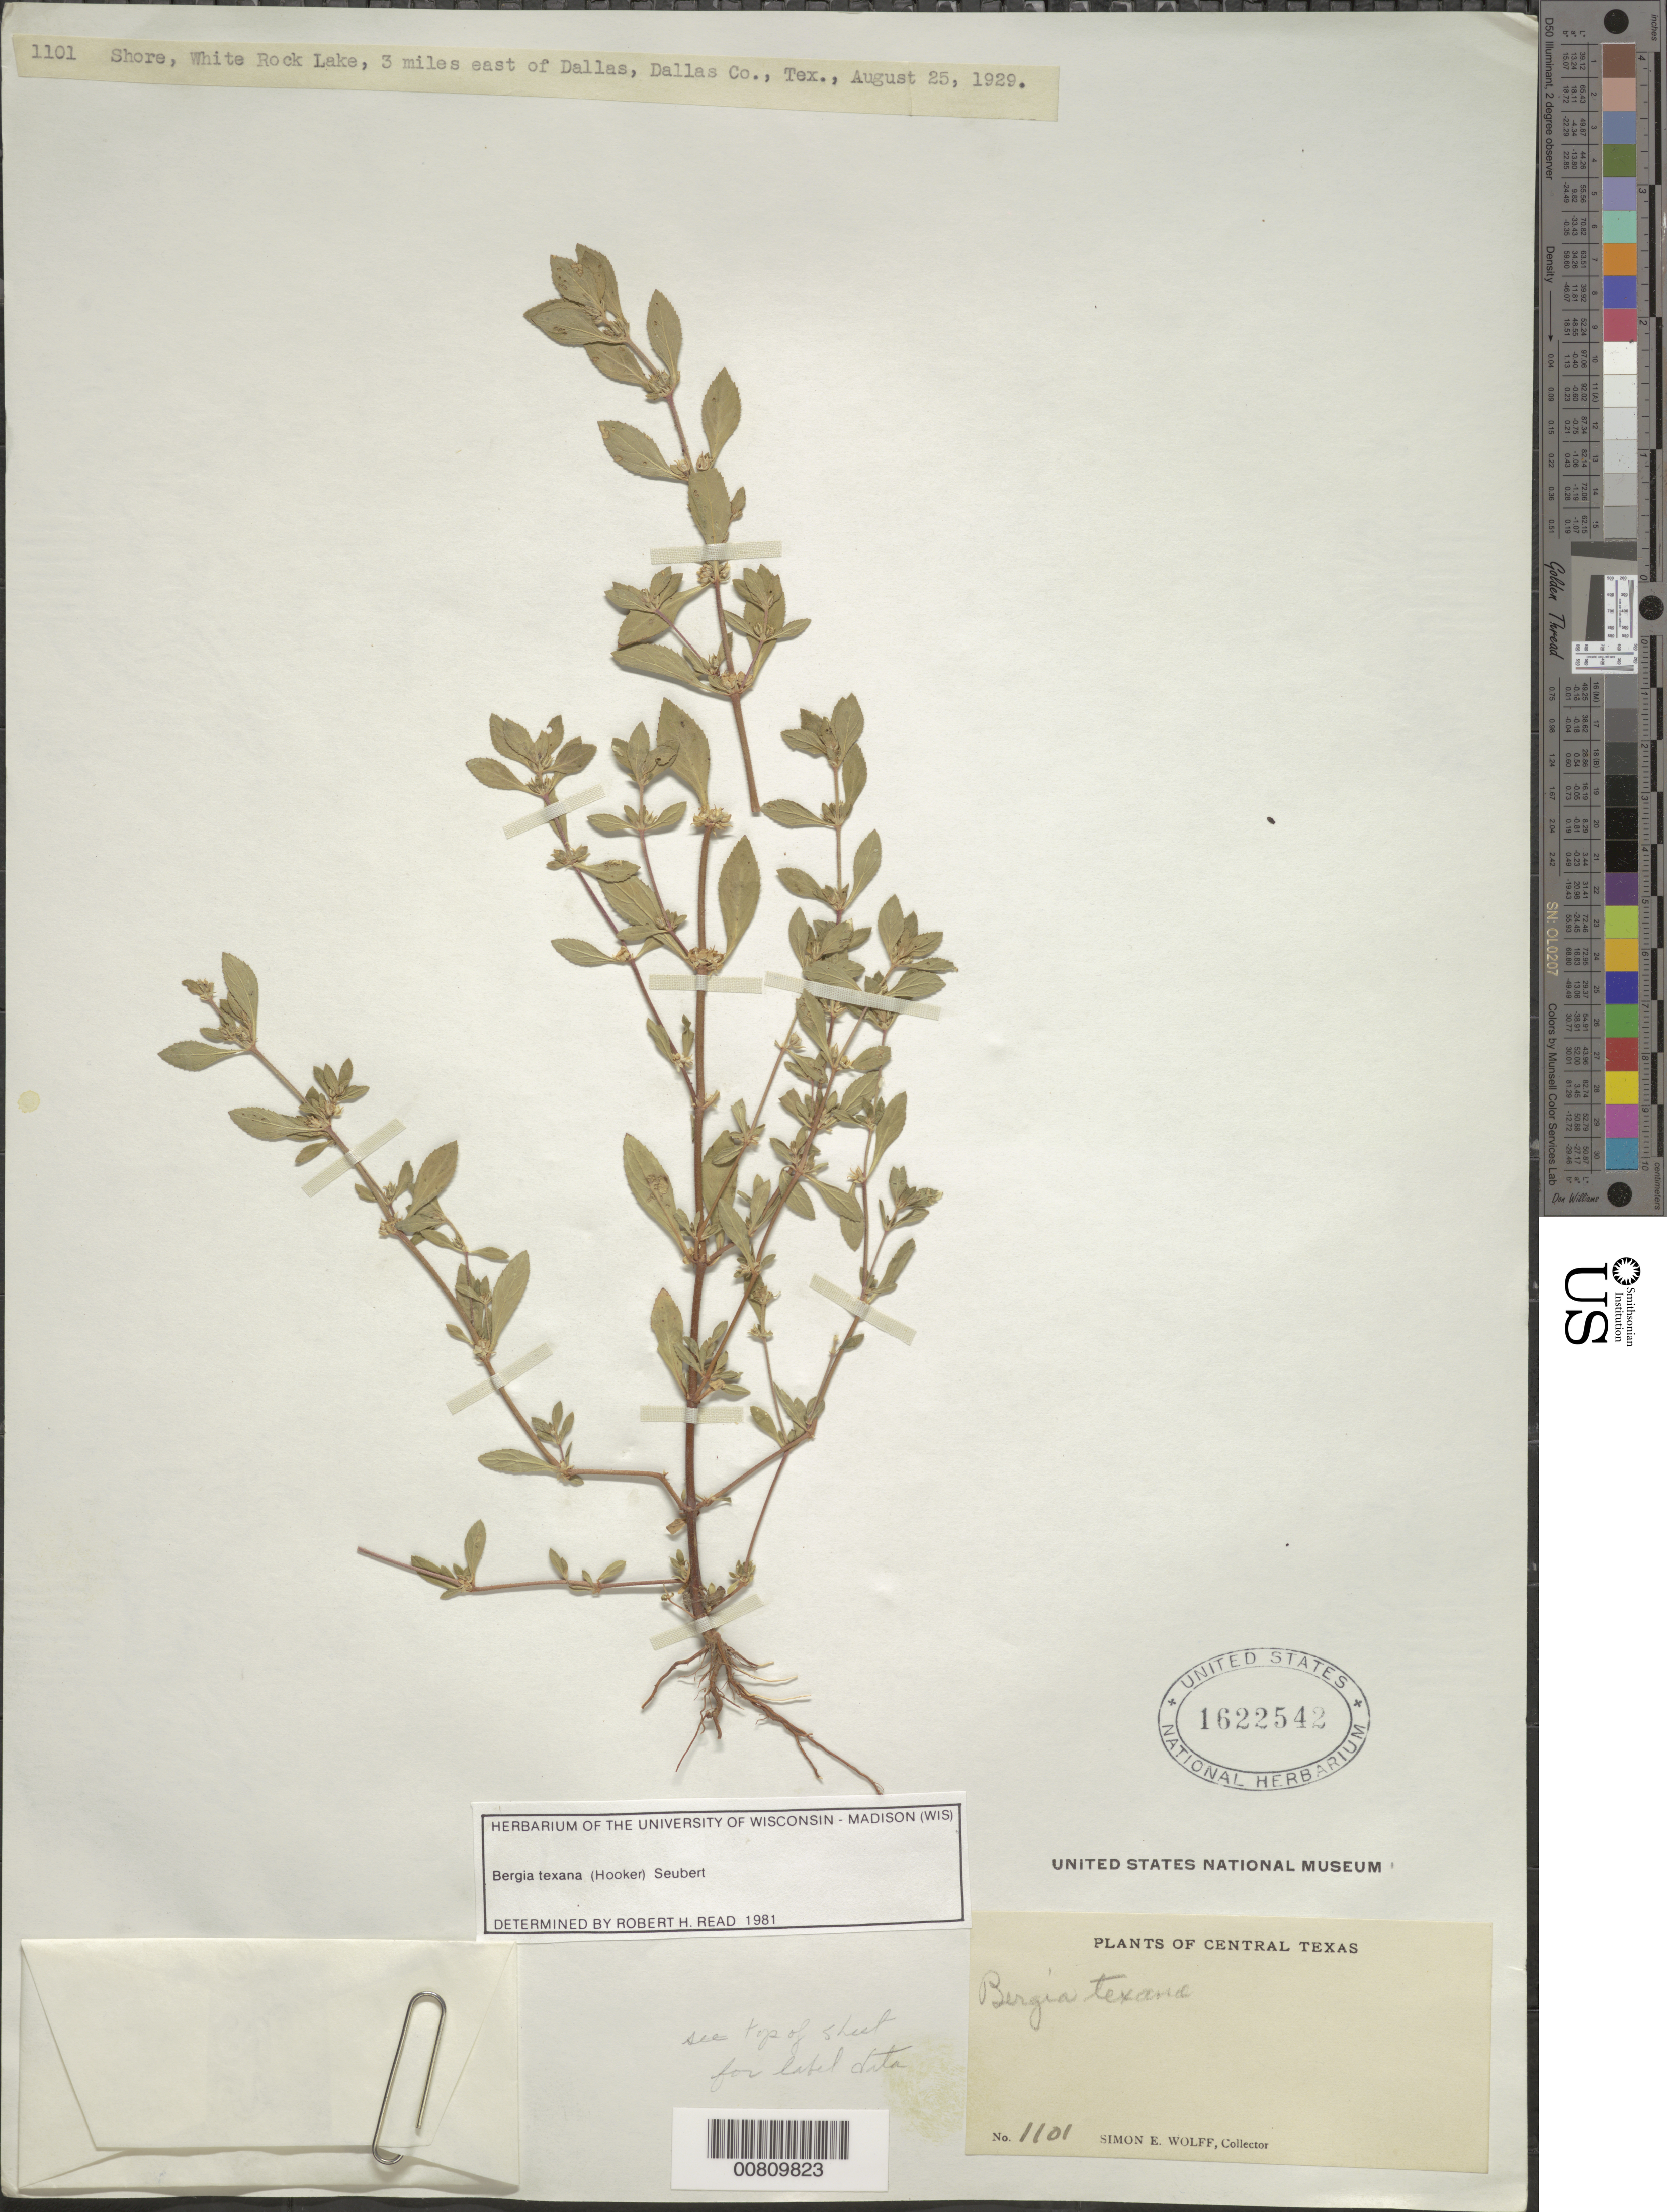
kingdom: Plantae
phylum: Tracheophyta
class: Magnoliopsida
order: Malpighiales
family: Elatinaceae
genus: Bergia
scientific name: Bergia texana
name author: (Hook.) Seub.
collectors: S. E. Wolff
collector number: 1101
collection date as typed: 25 Aug 1929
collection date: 1929-08-25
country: United States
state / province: Texas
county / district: Dallas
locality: White Rock Lake, E of Dallas.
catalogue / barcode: US 1622542